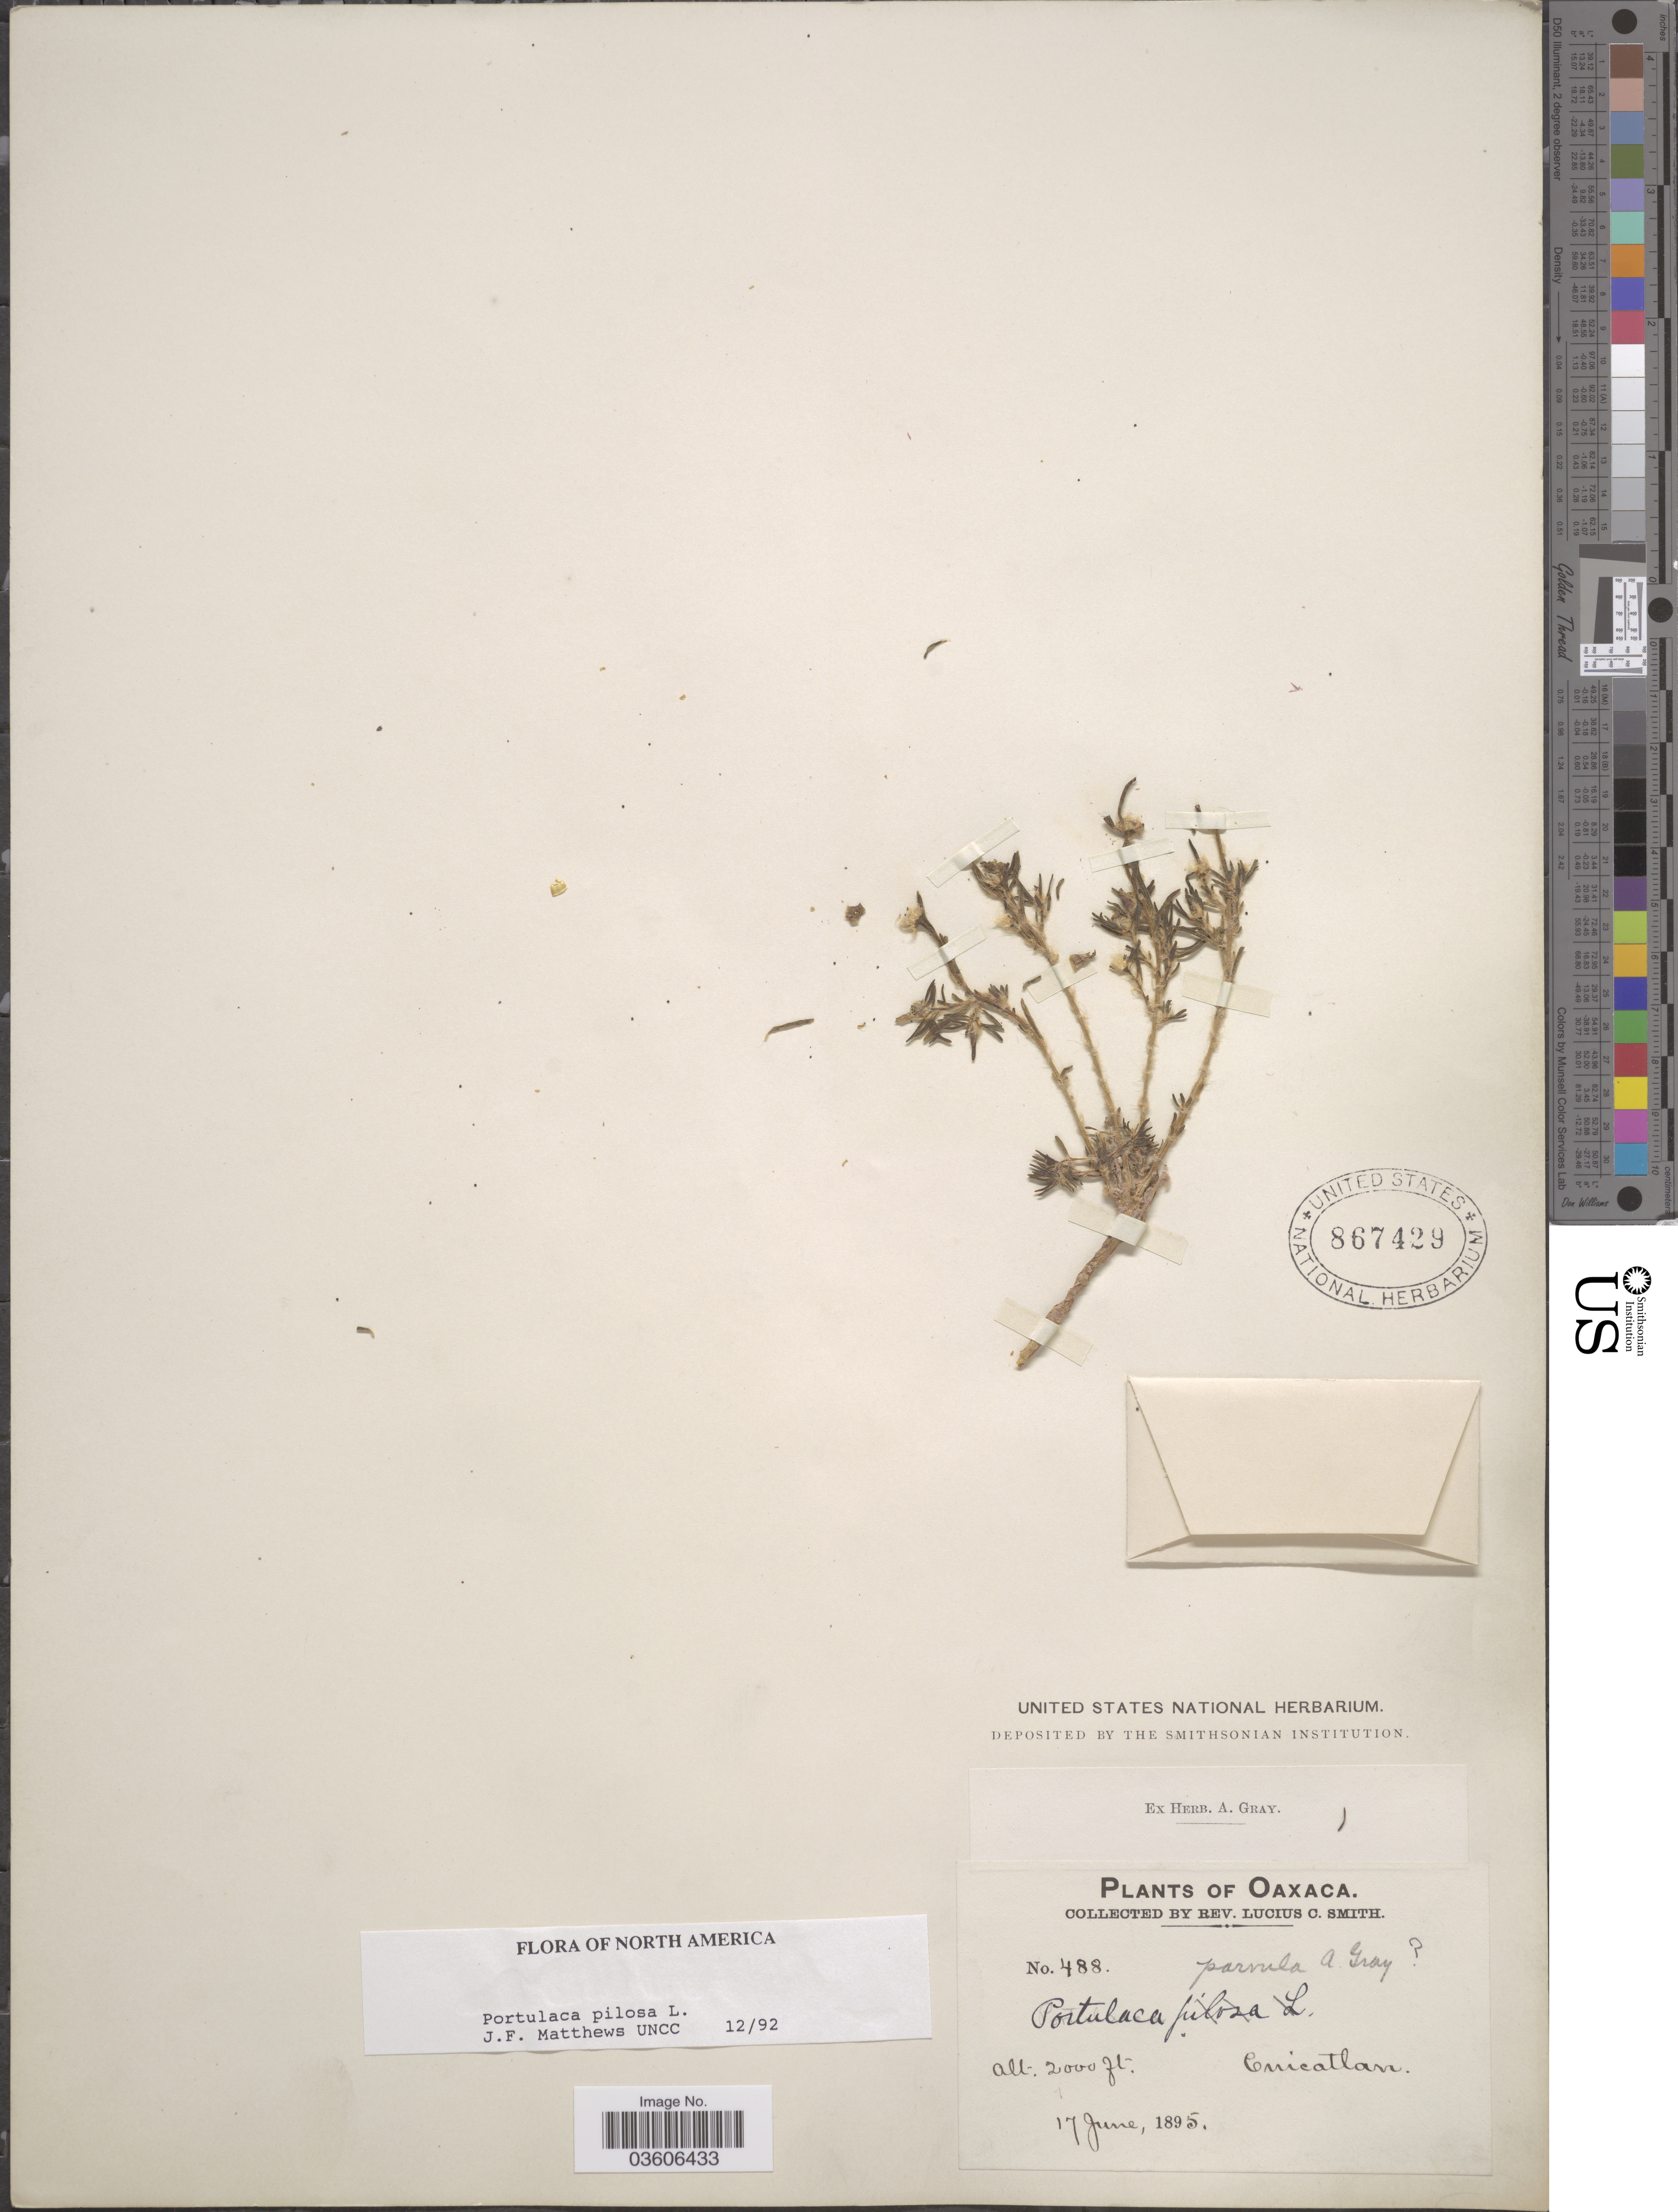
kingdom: Plantae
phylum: Tracheophyta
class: Magnoliopsida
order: Caryophyllales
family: Portulacaceae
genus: Portulaca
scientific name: Portulaca pilosa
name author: L.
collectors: L. C. Smith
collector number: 488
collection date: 1895-06-17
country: Mexico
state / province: Oaxaca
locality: Cuicatlan.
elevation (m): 610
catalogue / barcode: US 867429